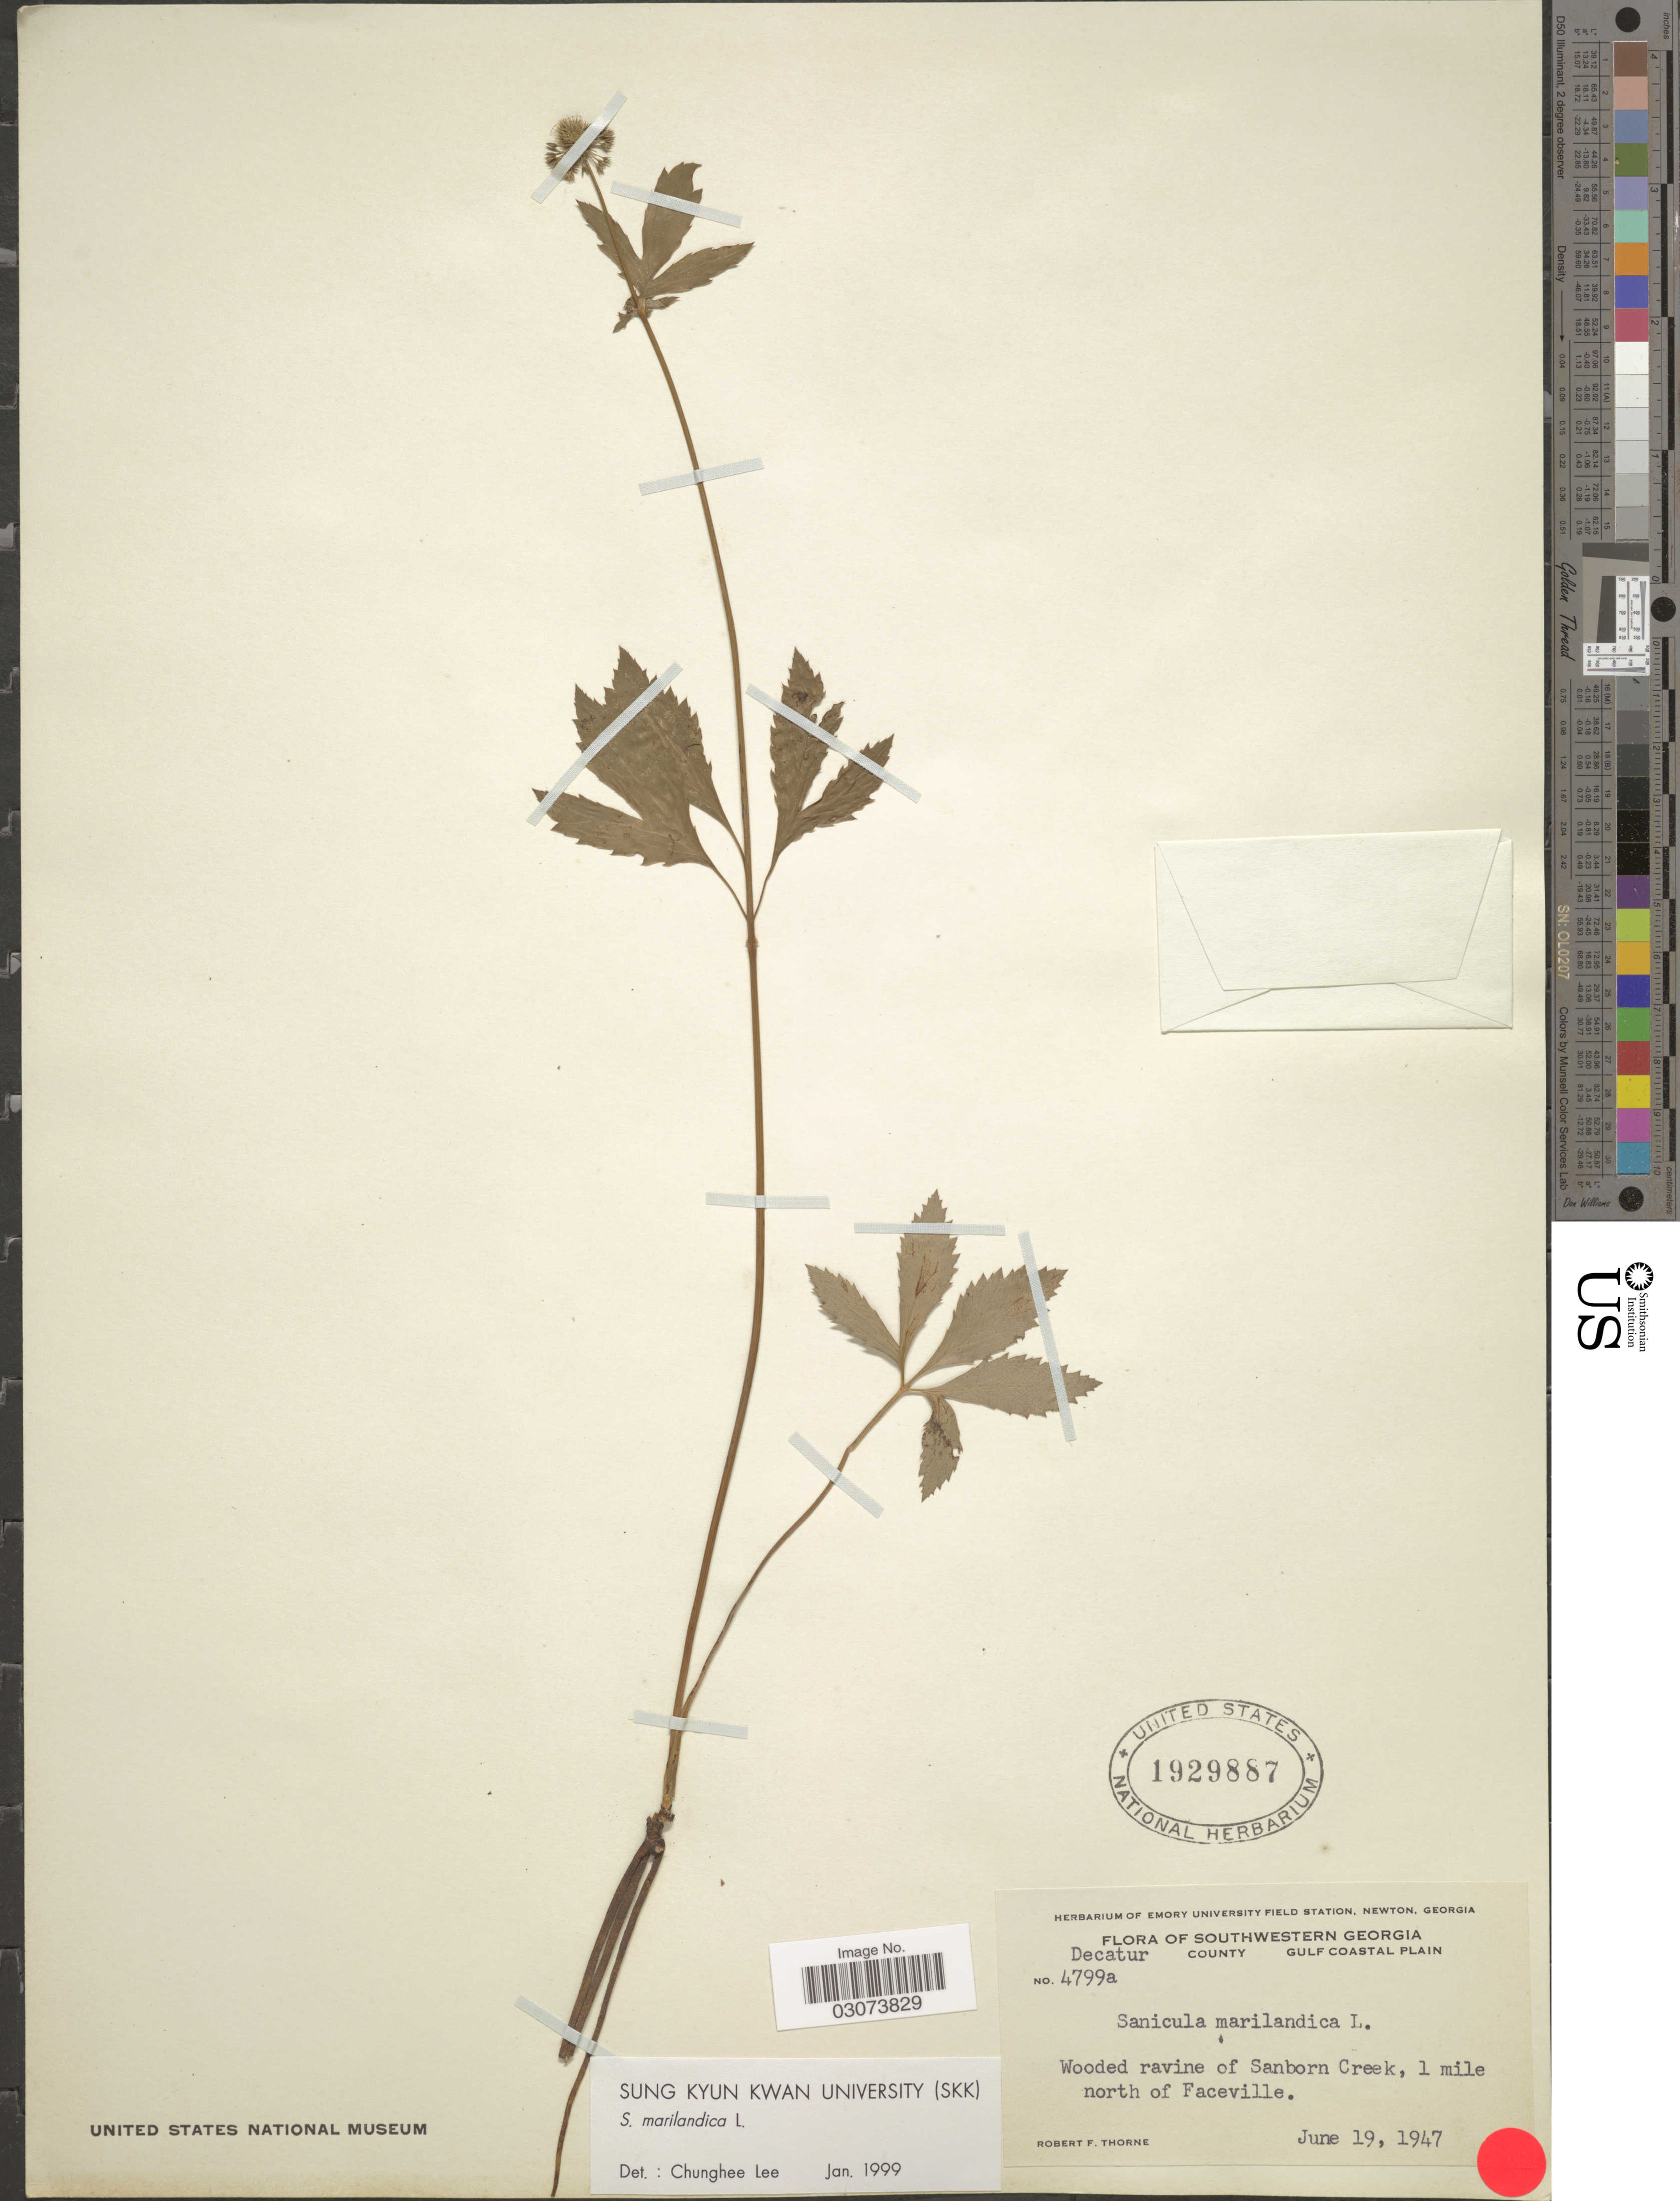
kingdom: Plantae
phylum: Tracheophyta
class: Magnoliopsida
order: Apiales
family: Apiaceae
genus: Sanicula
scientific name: Sanicula marilandica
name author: L.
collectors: R. F. Thorne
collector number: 4799a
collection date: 1947-06-19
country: United States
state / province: Georgia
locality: Southwestern Georgia. Decatur County. Gulf Coastal Plain. Wooded ravine of Sanborn Creek, 1 mile north of Faceville.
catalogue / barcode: US 1929887